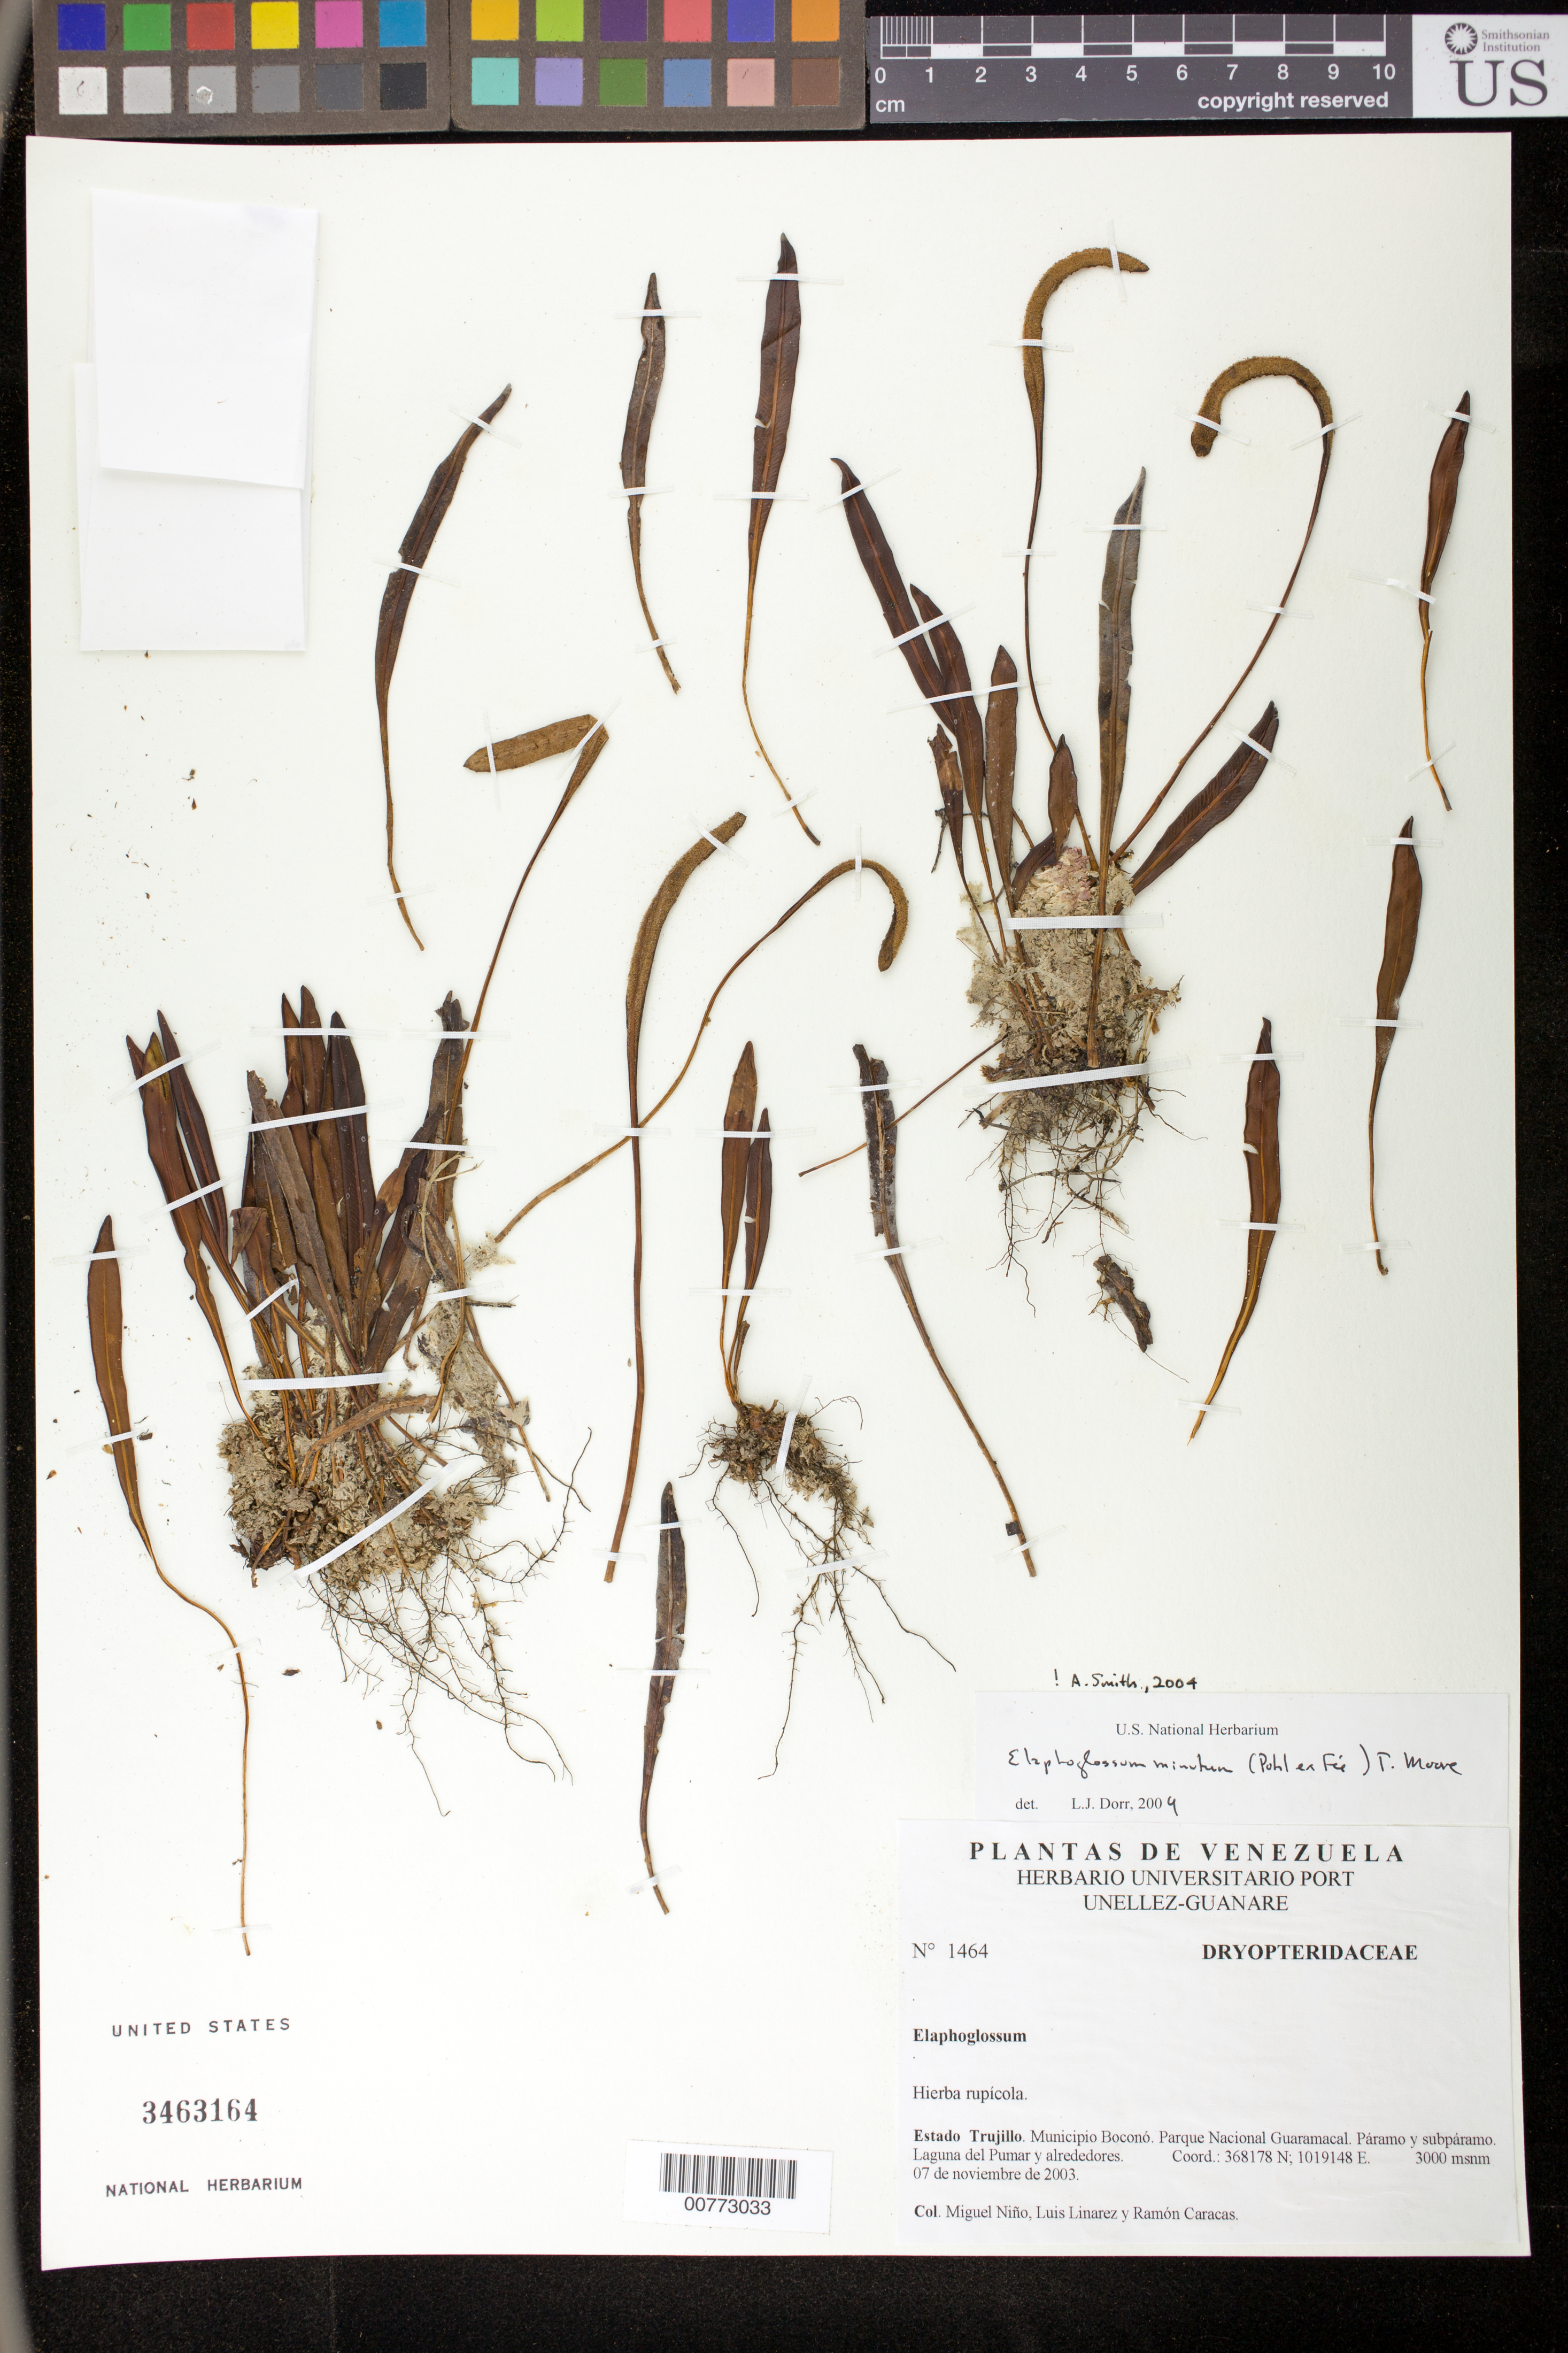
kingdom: Plantae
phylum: Tracheophyta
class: Polypodiopsida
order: Polypodiales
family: Dryopteridaceae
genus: Elaphoglossum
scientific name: Elaphoglossum gayanum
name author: (Fée) T. Moore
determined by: Vasco, A.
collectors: S. M. Niño, L. Linárez & R. Caracas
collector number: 1464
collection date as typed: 07 Nov 2003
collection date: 2003-11-07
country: Venezuela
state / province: Trujillo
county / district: Boconó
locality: Parque Nacional Guaramacal. Laguna del Pumar y alrededores.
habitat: Páramo y subpáramo.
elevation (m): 3000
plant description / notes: PORT, US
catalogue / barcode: US 3463164